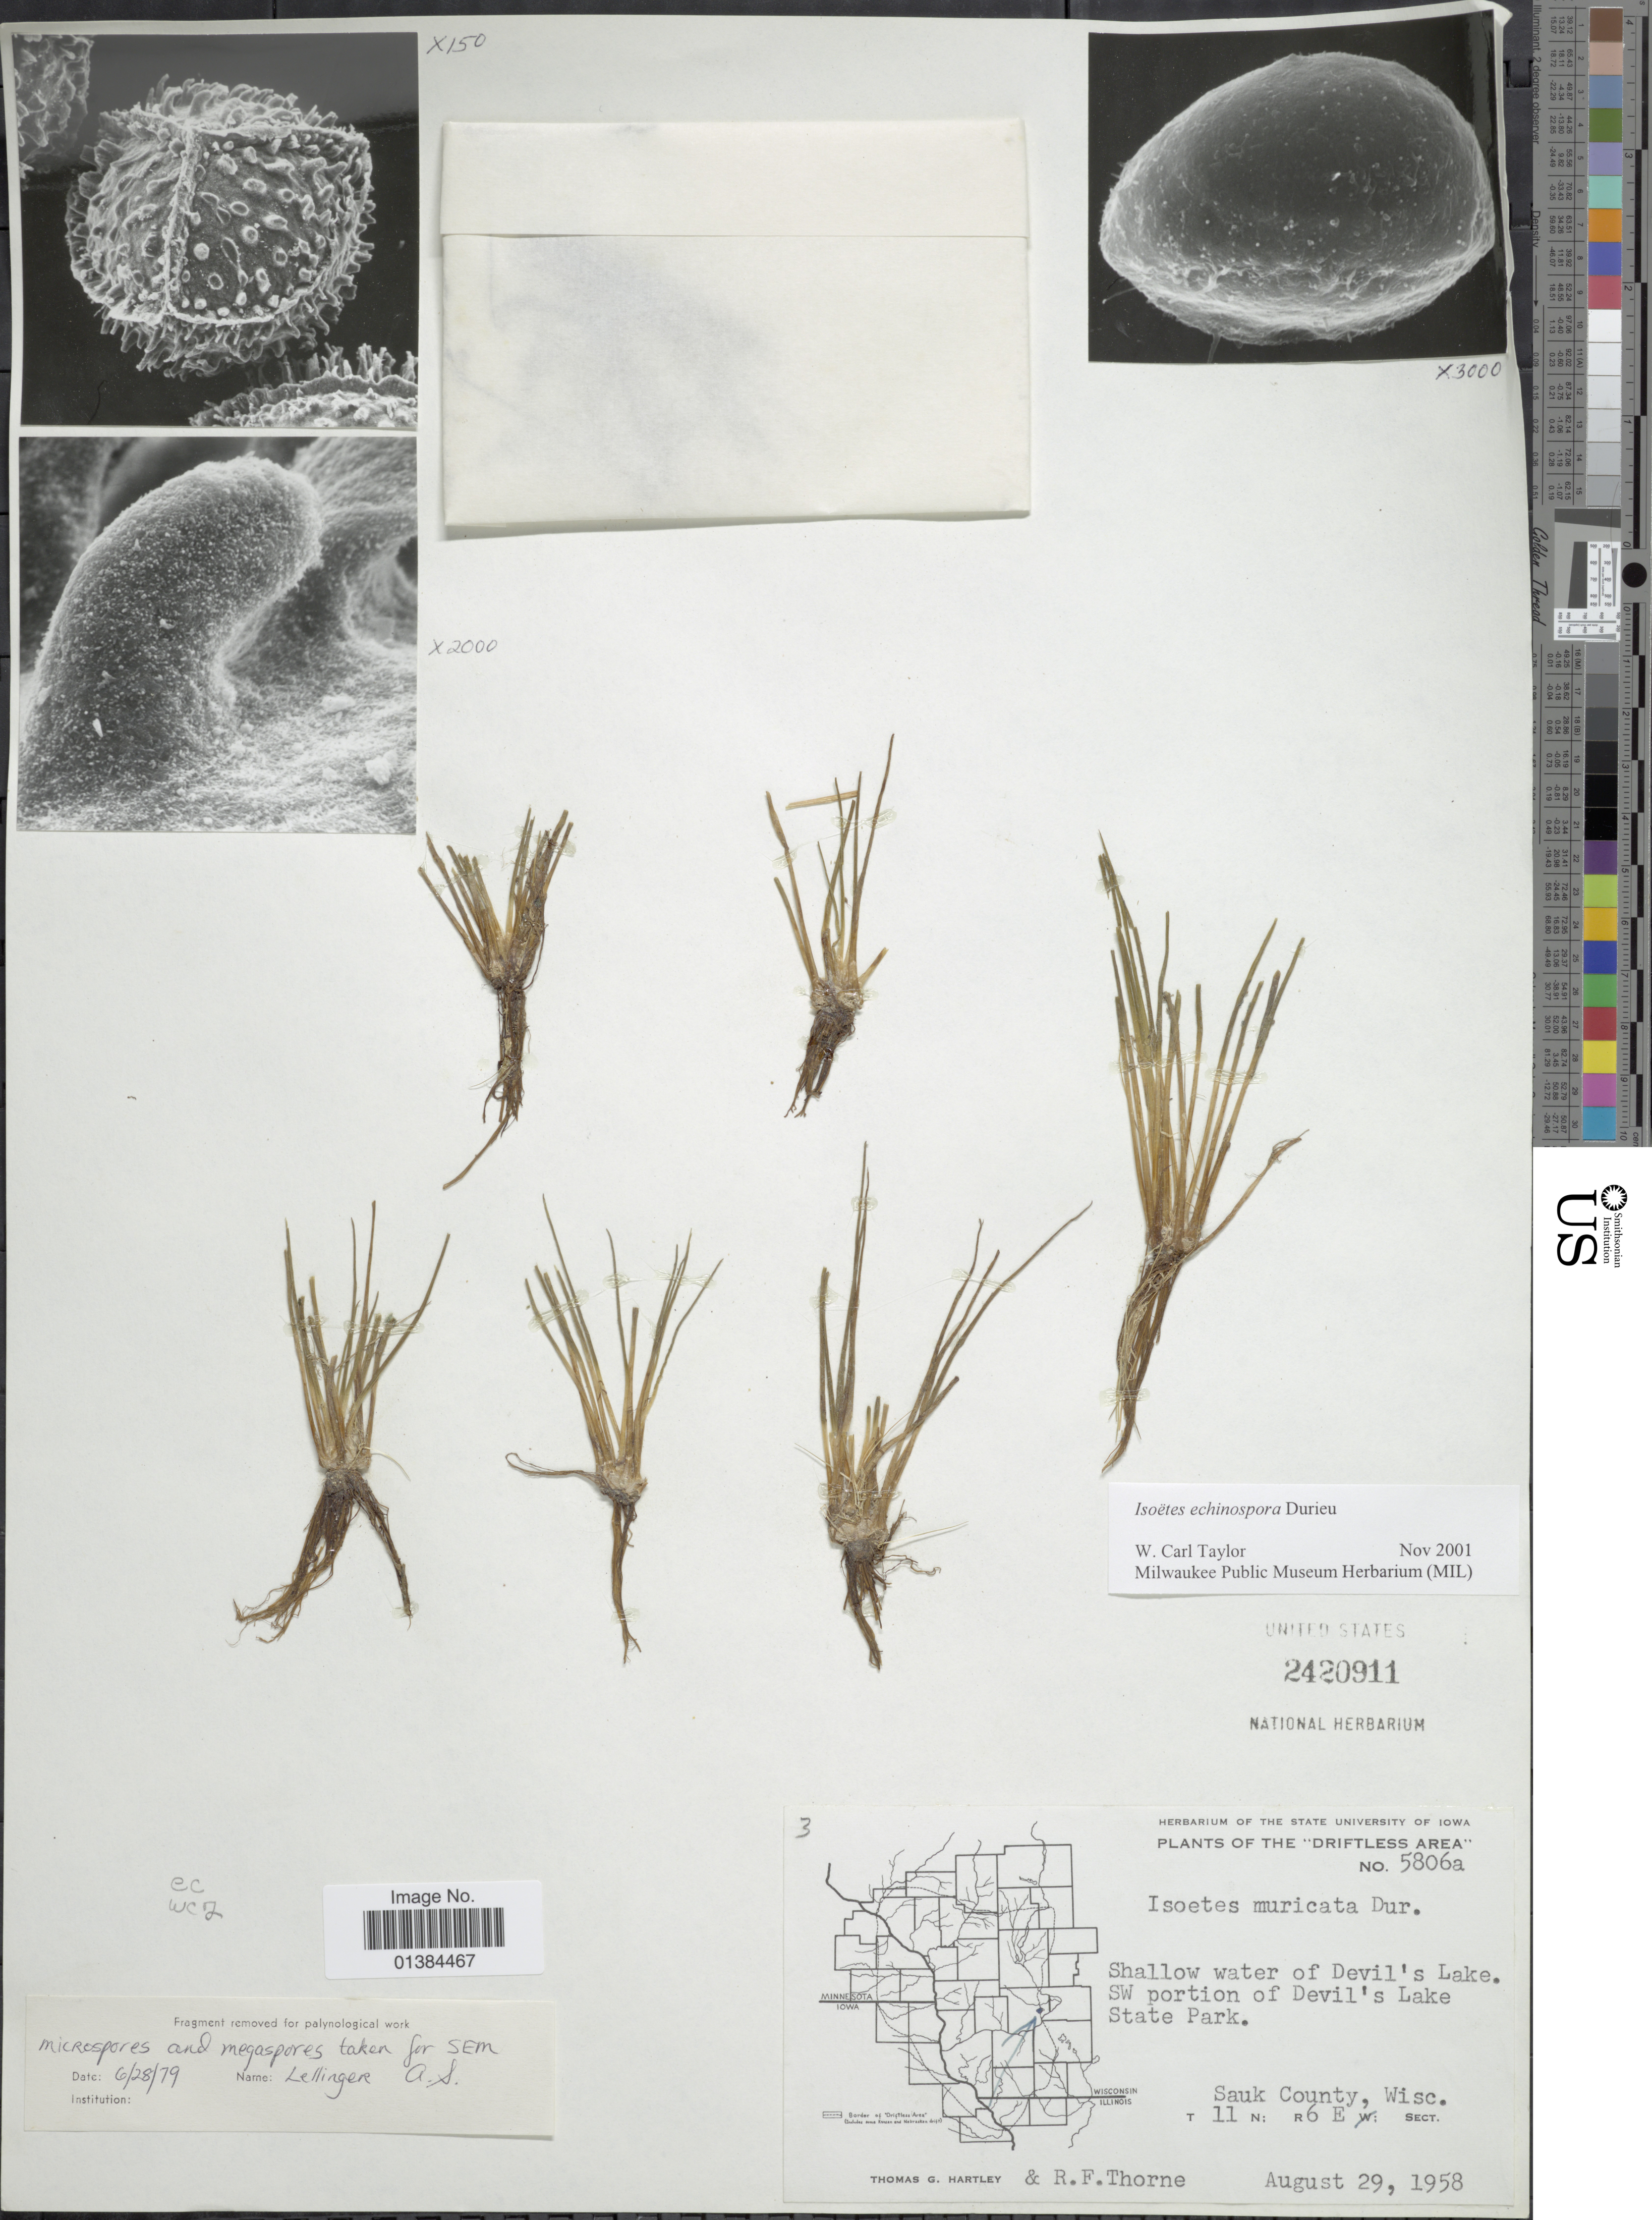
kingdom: Plantae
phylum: Tracheophyta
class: Lycopodiopsida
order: Isoetales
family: Isoetaceae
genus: Isoetes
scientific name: Isoetes echinospora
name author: Durieu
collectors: T. G. Hartley & R. F. Thorne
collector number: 5806a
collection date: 1958-08-29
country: United States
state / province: Wisconsin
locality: Driftless Area. Shallow water of Devil's Lake. SW portion of Devil's Lake State Park. Sauk County. T 11 N: R6 E: Sect.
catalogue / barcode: US 2420911